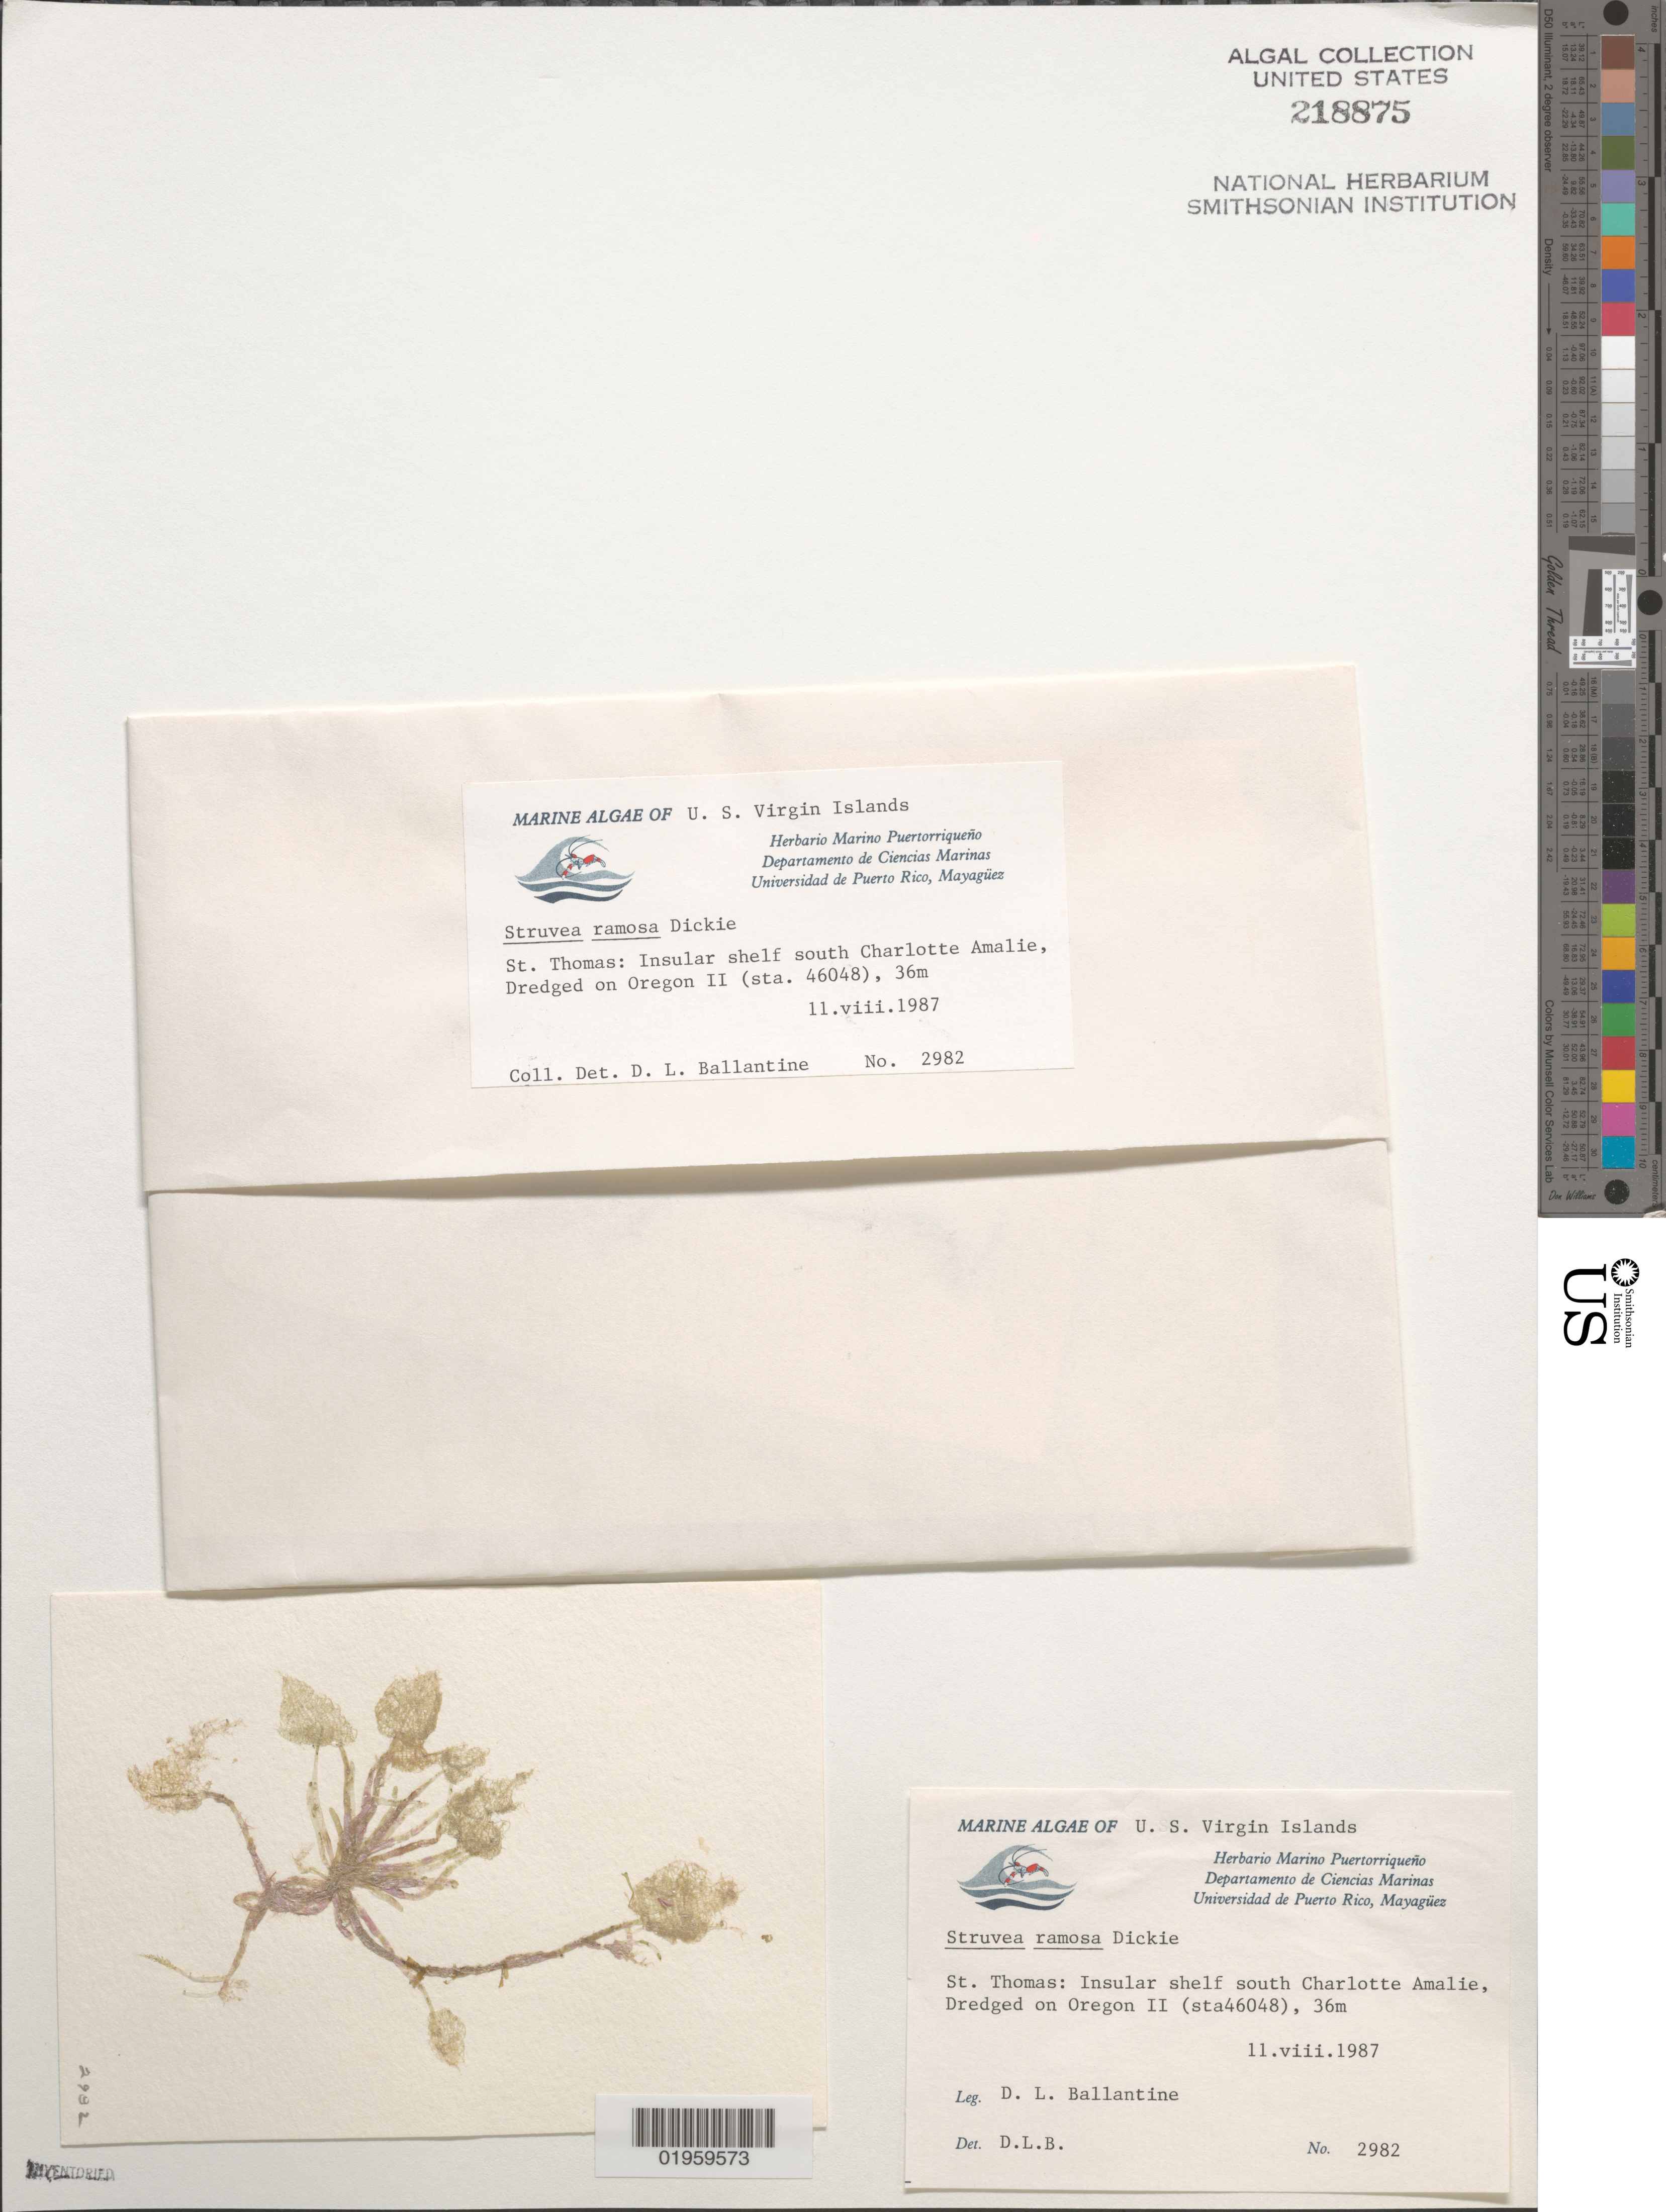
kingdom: Plantae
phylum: Chlorophyta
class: Ulvophyceae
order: Siphonocladales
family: Boodleaceae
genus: Phyllodictyon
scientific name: Phyllodictyon pulcherrimum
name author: J.E. Gray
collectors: D.L. Ballantine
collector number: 2982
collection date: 1987-08-11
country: U.S. Virgin Islands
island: St. Thomas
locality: Insular shelf south Charlotte Amalie. Dredged on Oregon II (sta 46048)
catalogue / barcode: US 218875